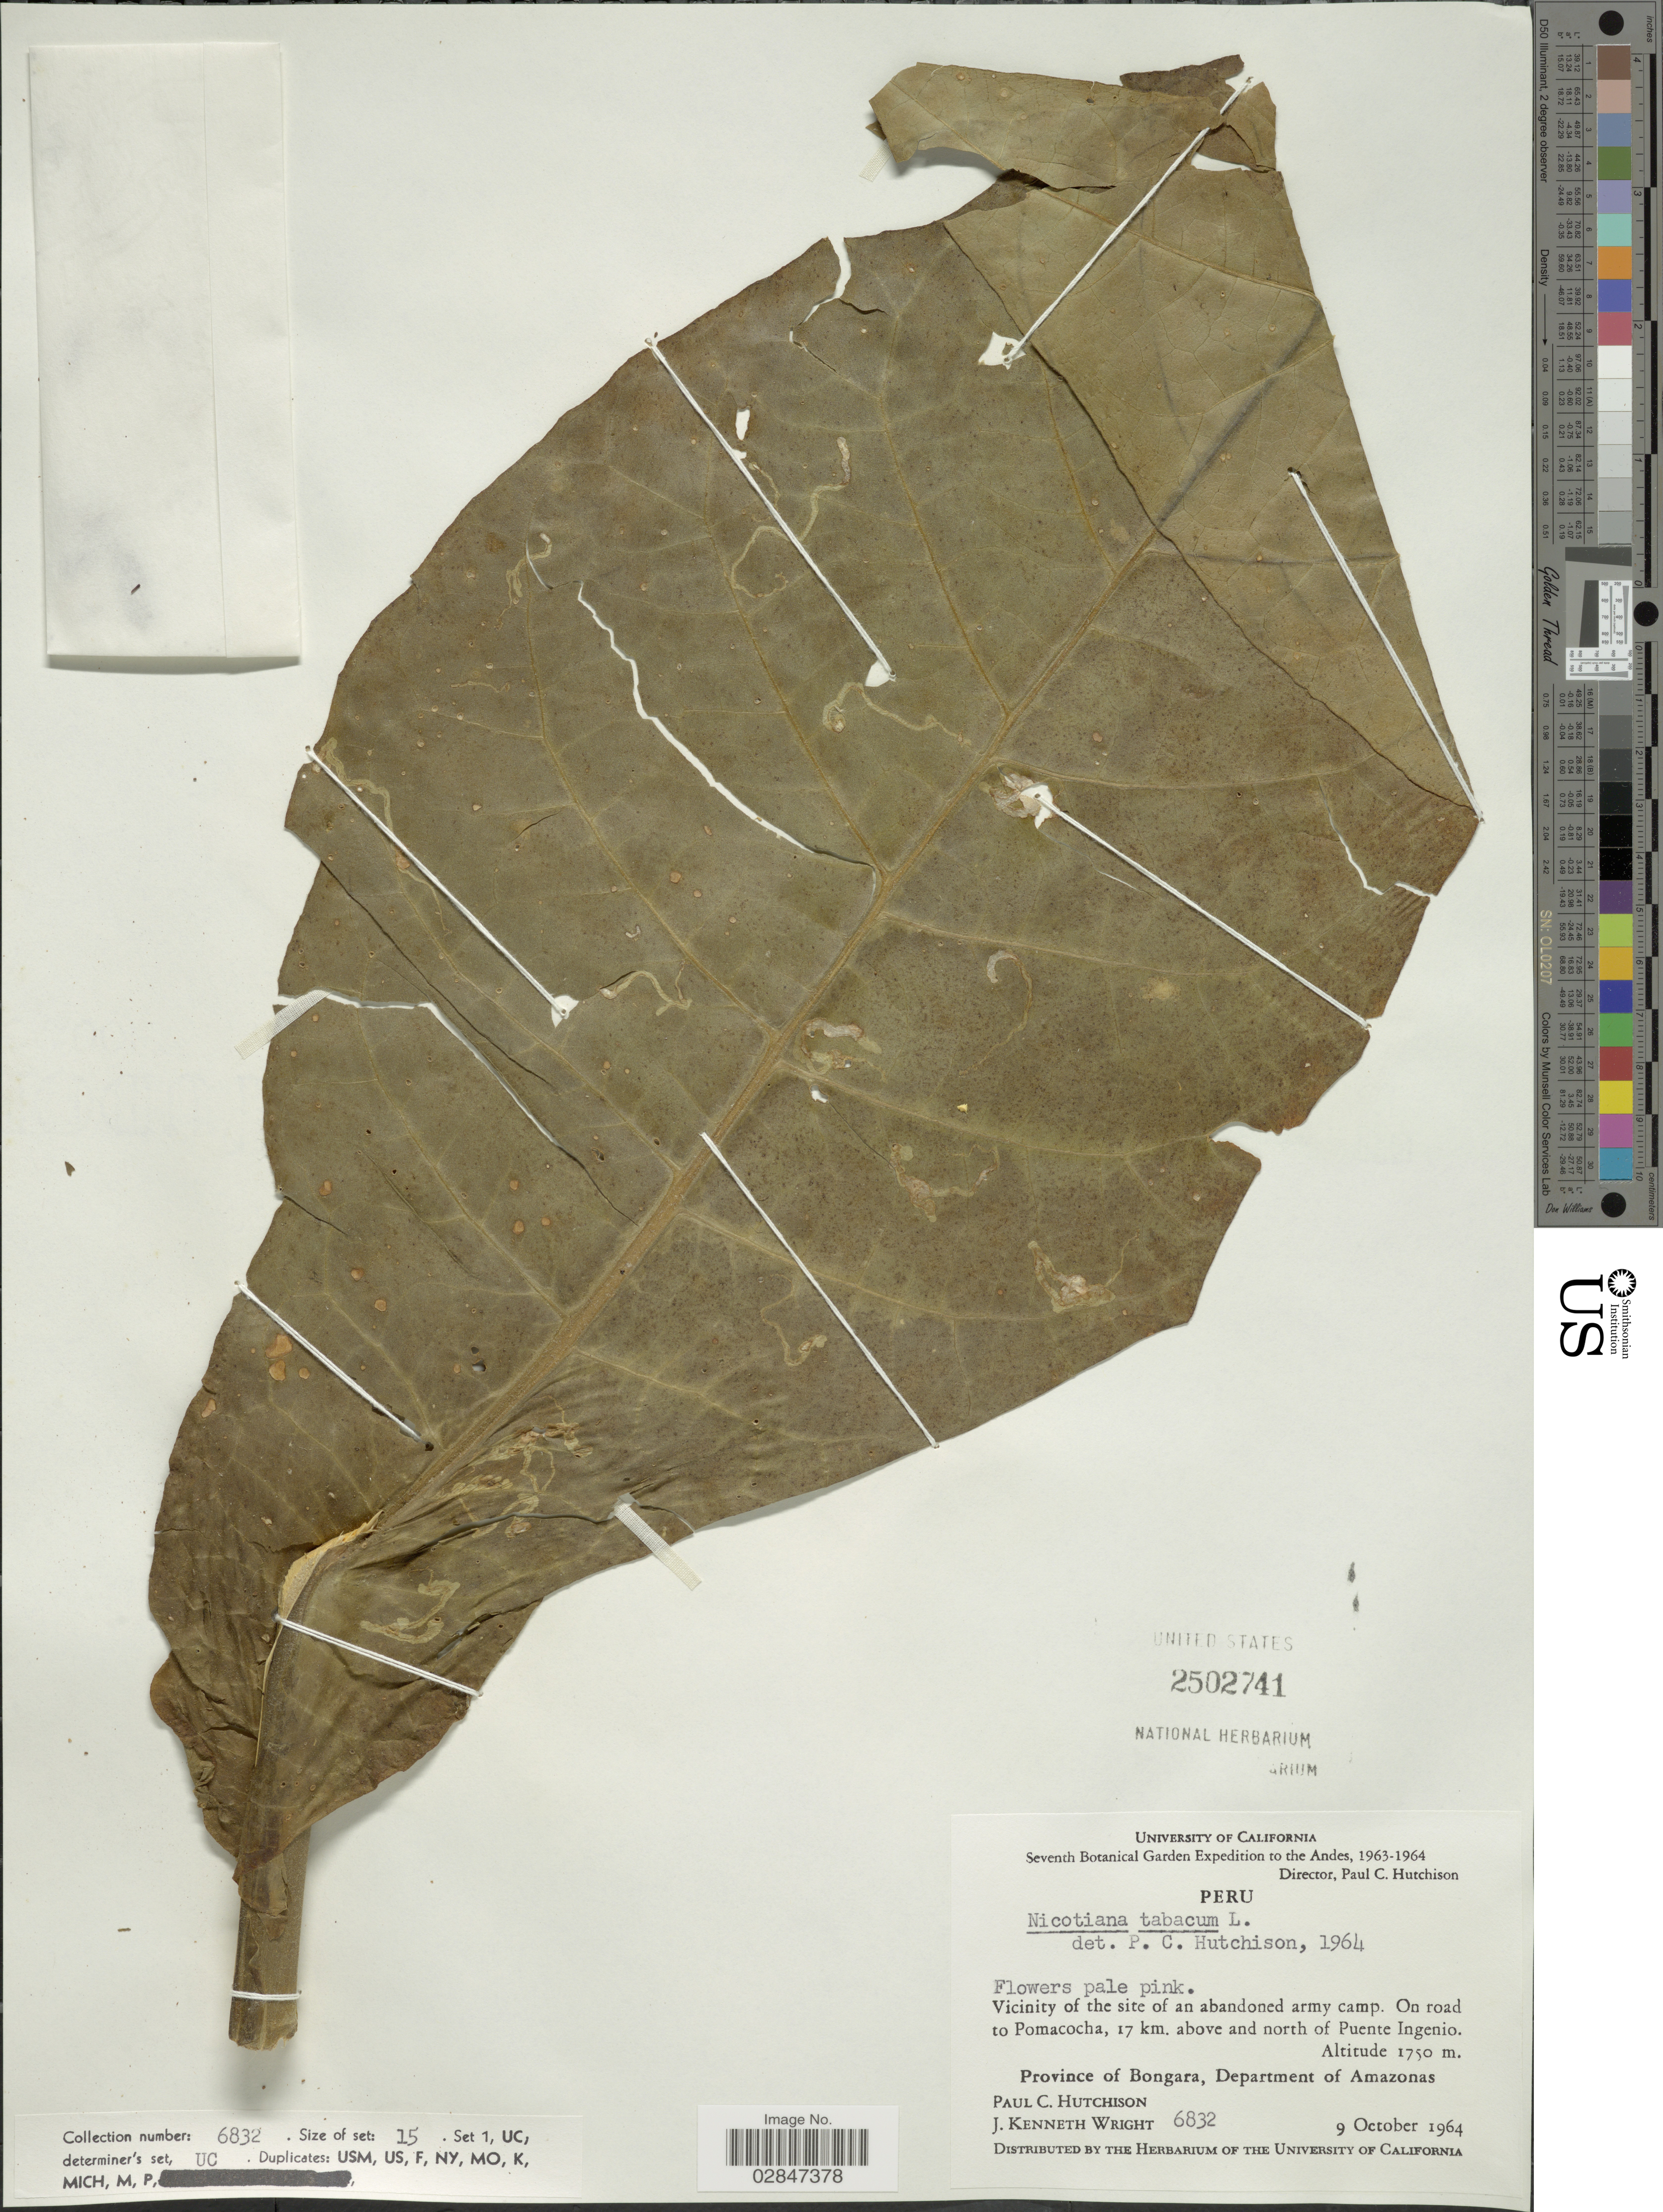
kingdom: Plantae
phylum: Tracheophyta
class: Magnoliopsida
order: Solanales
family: Solanaceae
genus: Nicotiana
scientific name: Nicotiana tabacum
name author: L.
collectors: P. C. Hutchison & J. K. Wright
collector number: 6832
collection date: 1964-10-09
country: Peru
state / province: Amazonas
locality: The Andes, Vicinity of the site of an abandoned army camp, On road to Pomacocha, 17 km. above and north of Puente Ingenio, Province of Bongara, Department of Amazonas.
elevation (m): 1750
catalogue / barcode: US 2502741